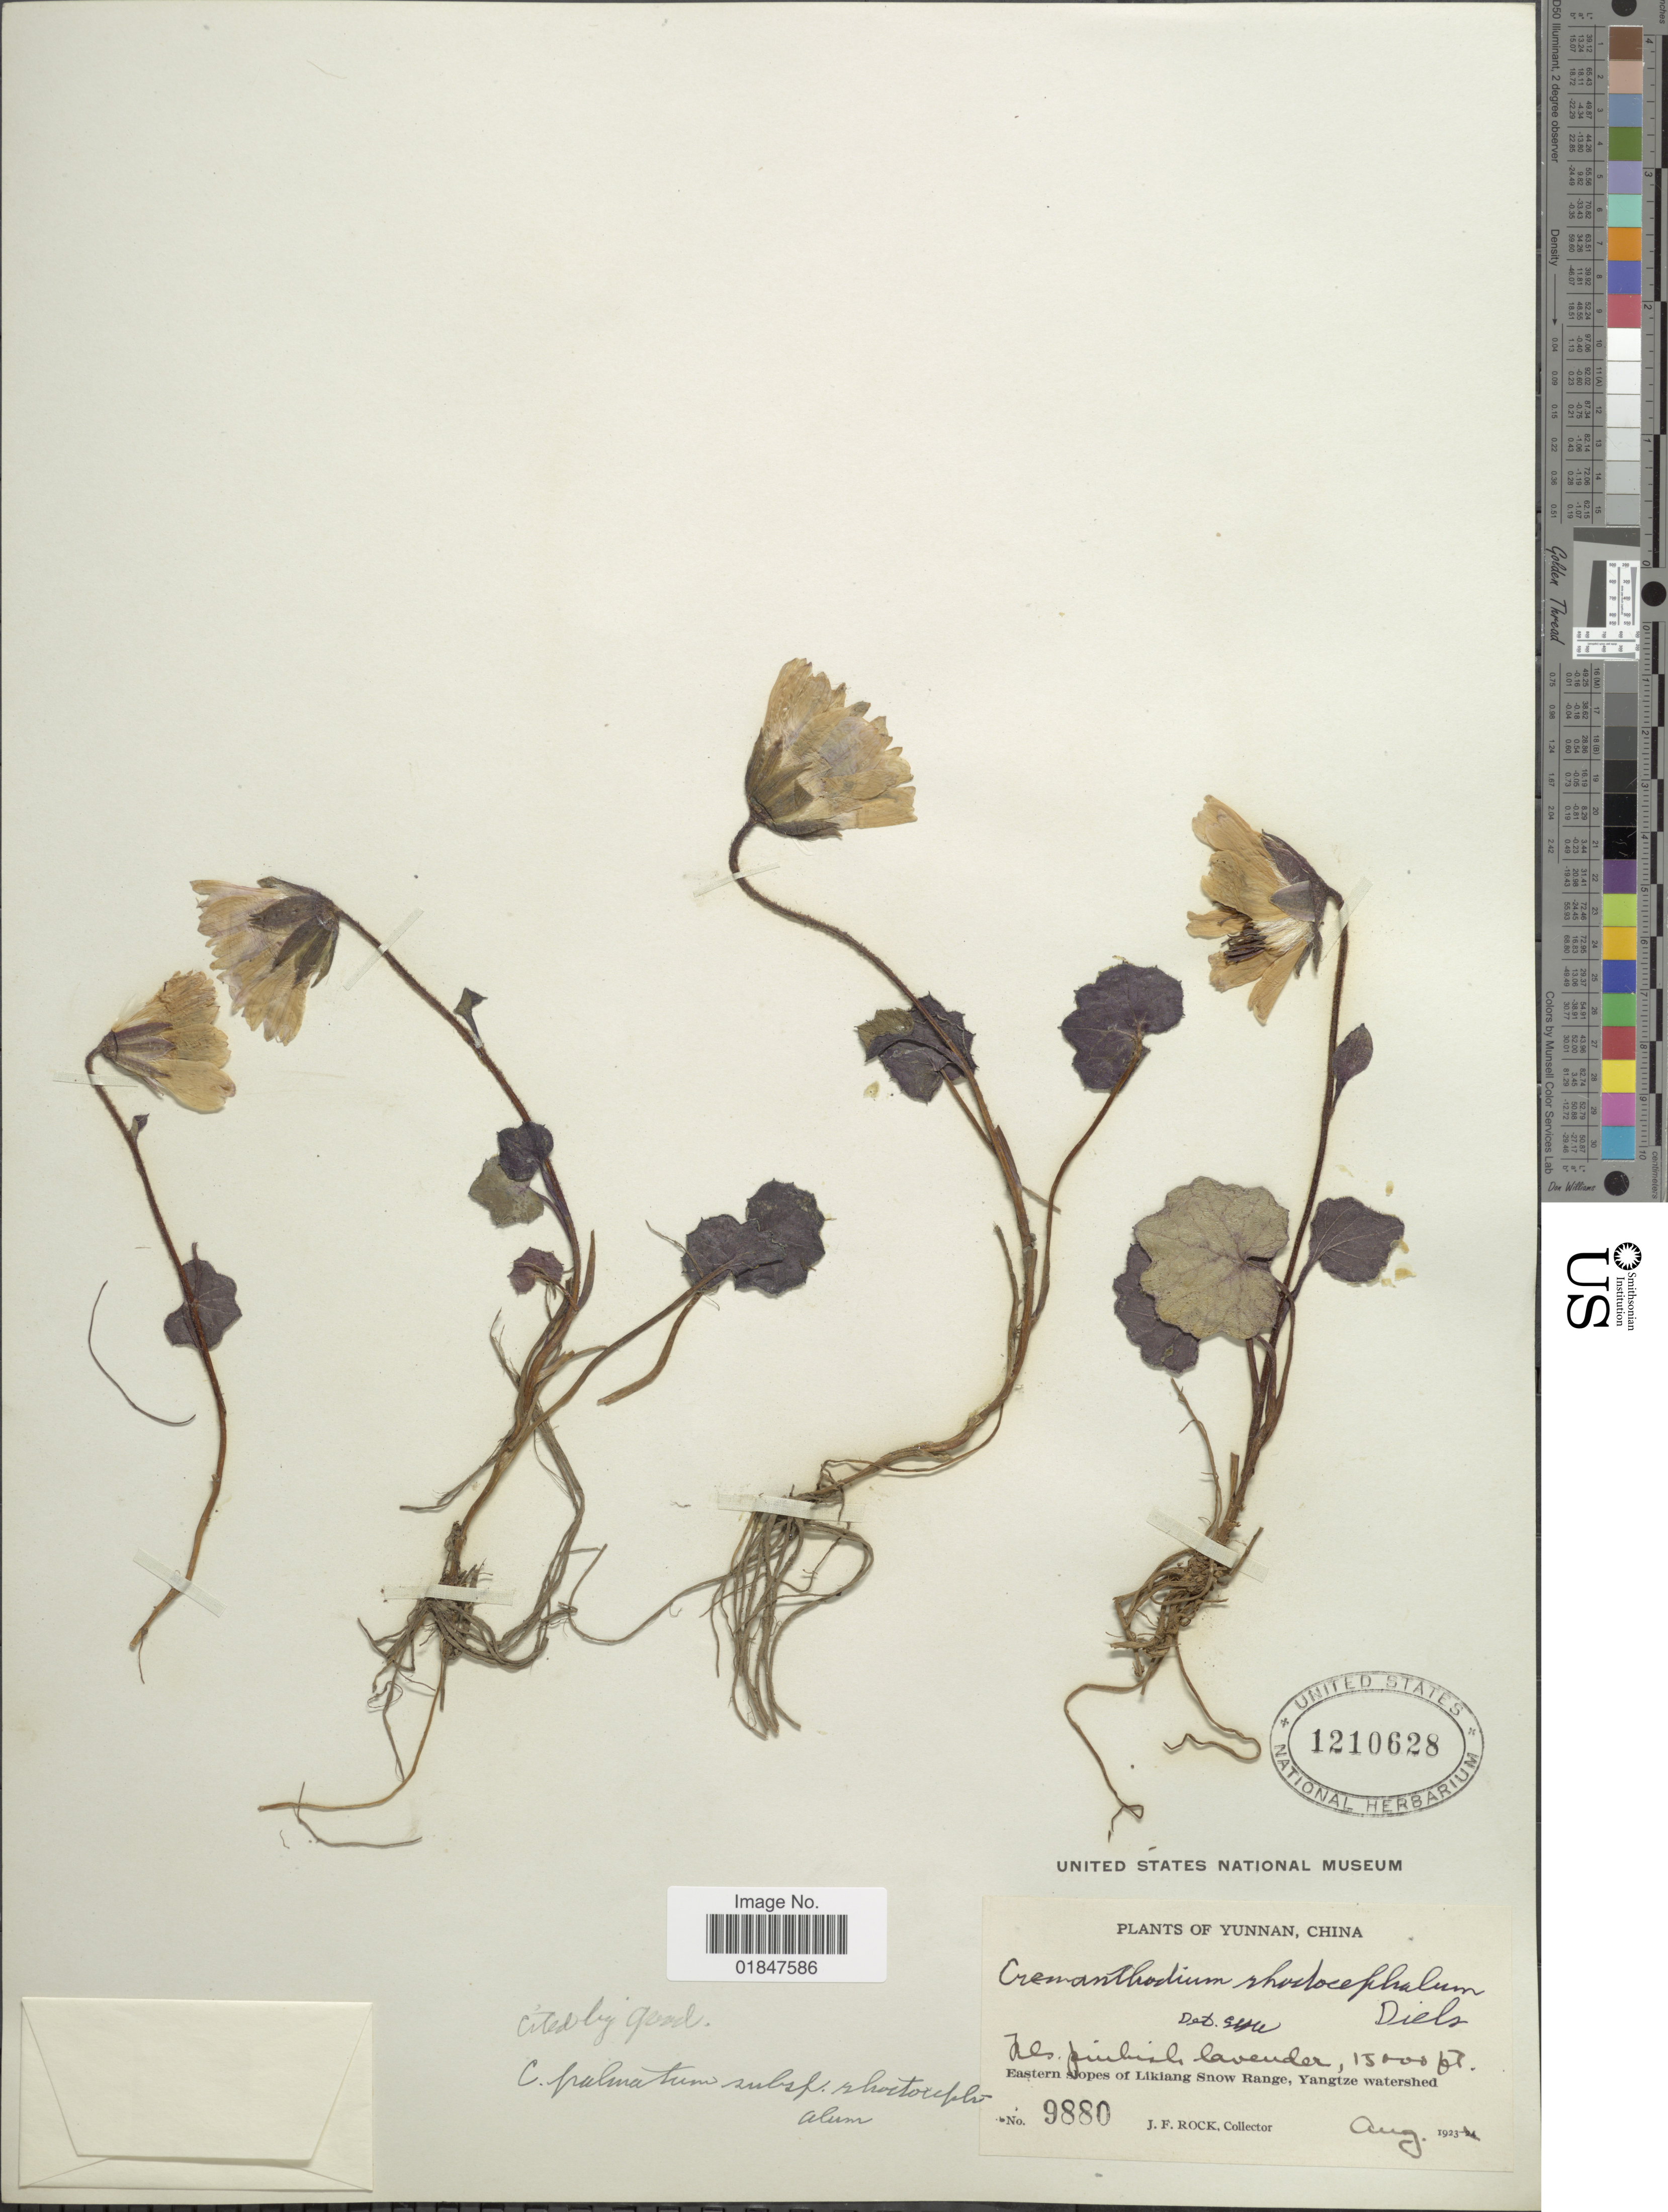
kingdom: Plantae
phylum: Tracheophyta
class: Magnoliopsida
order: Asterales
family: Asteraceae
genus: Cremanthodium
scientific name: Cremanthodium rhodocephalum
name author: Diels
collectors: J. Rock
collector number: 9880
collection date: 1923-08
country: China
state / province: Yunnan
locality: Eastern slopes of Likiang Snow Range, Yangtze watershed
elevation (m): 4572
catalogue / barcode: US 1210628